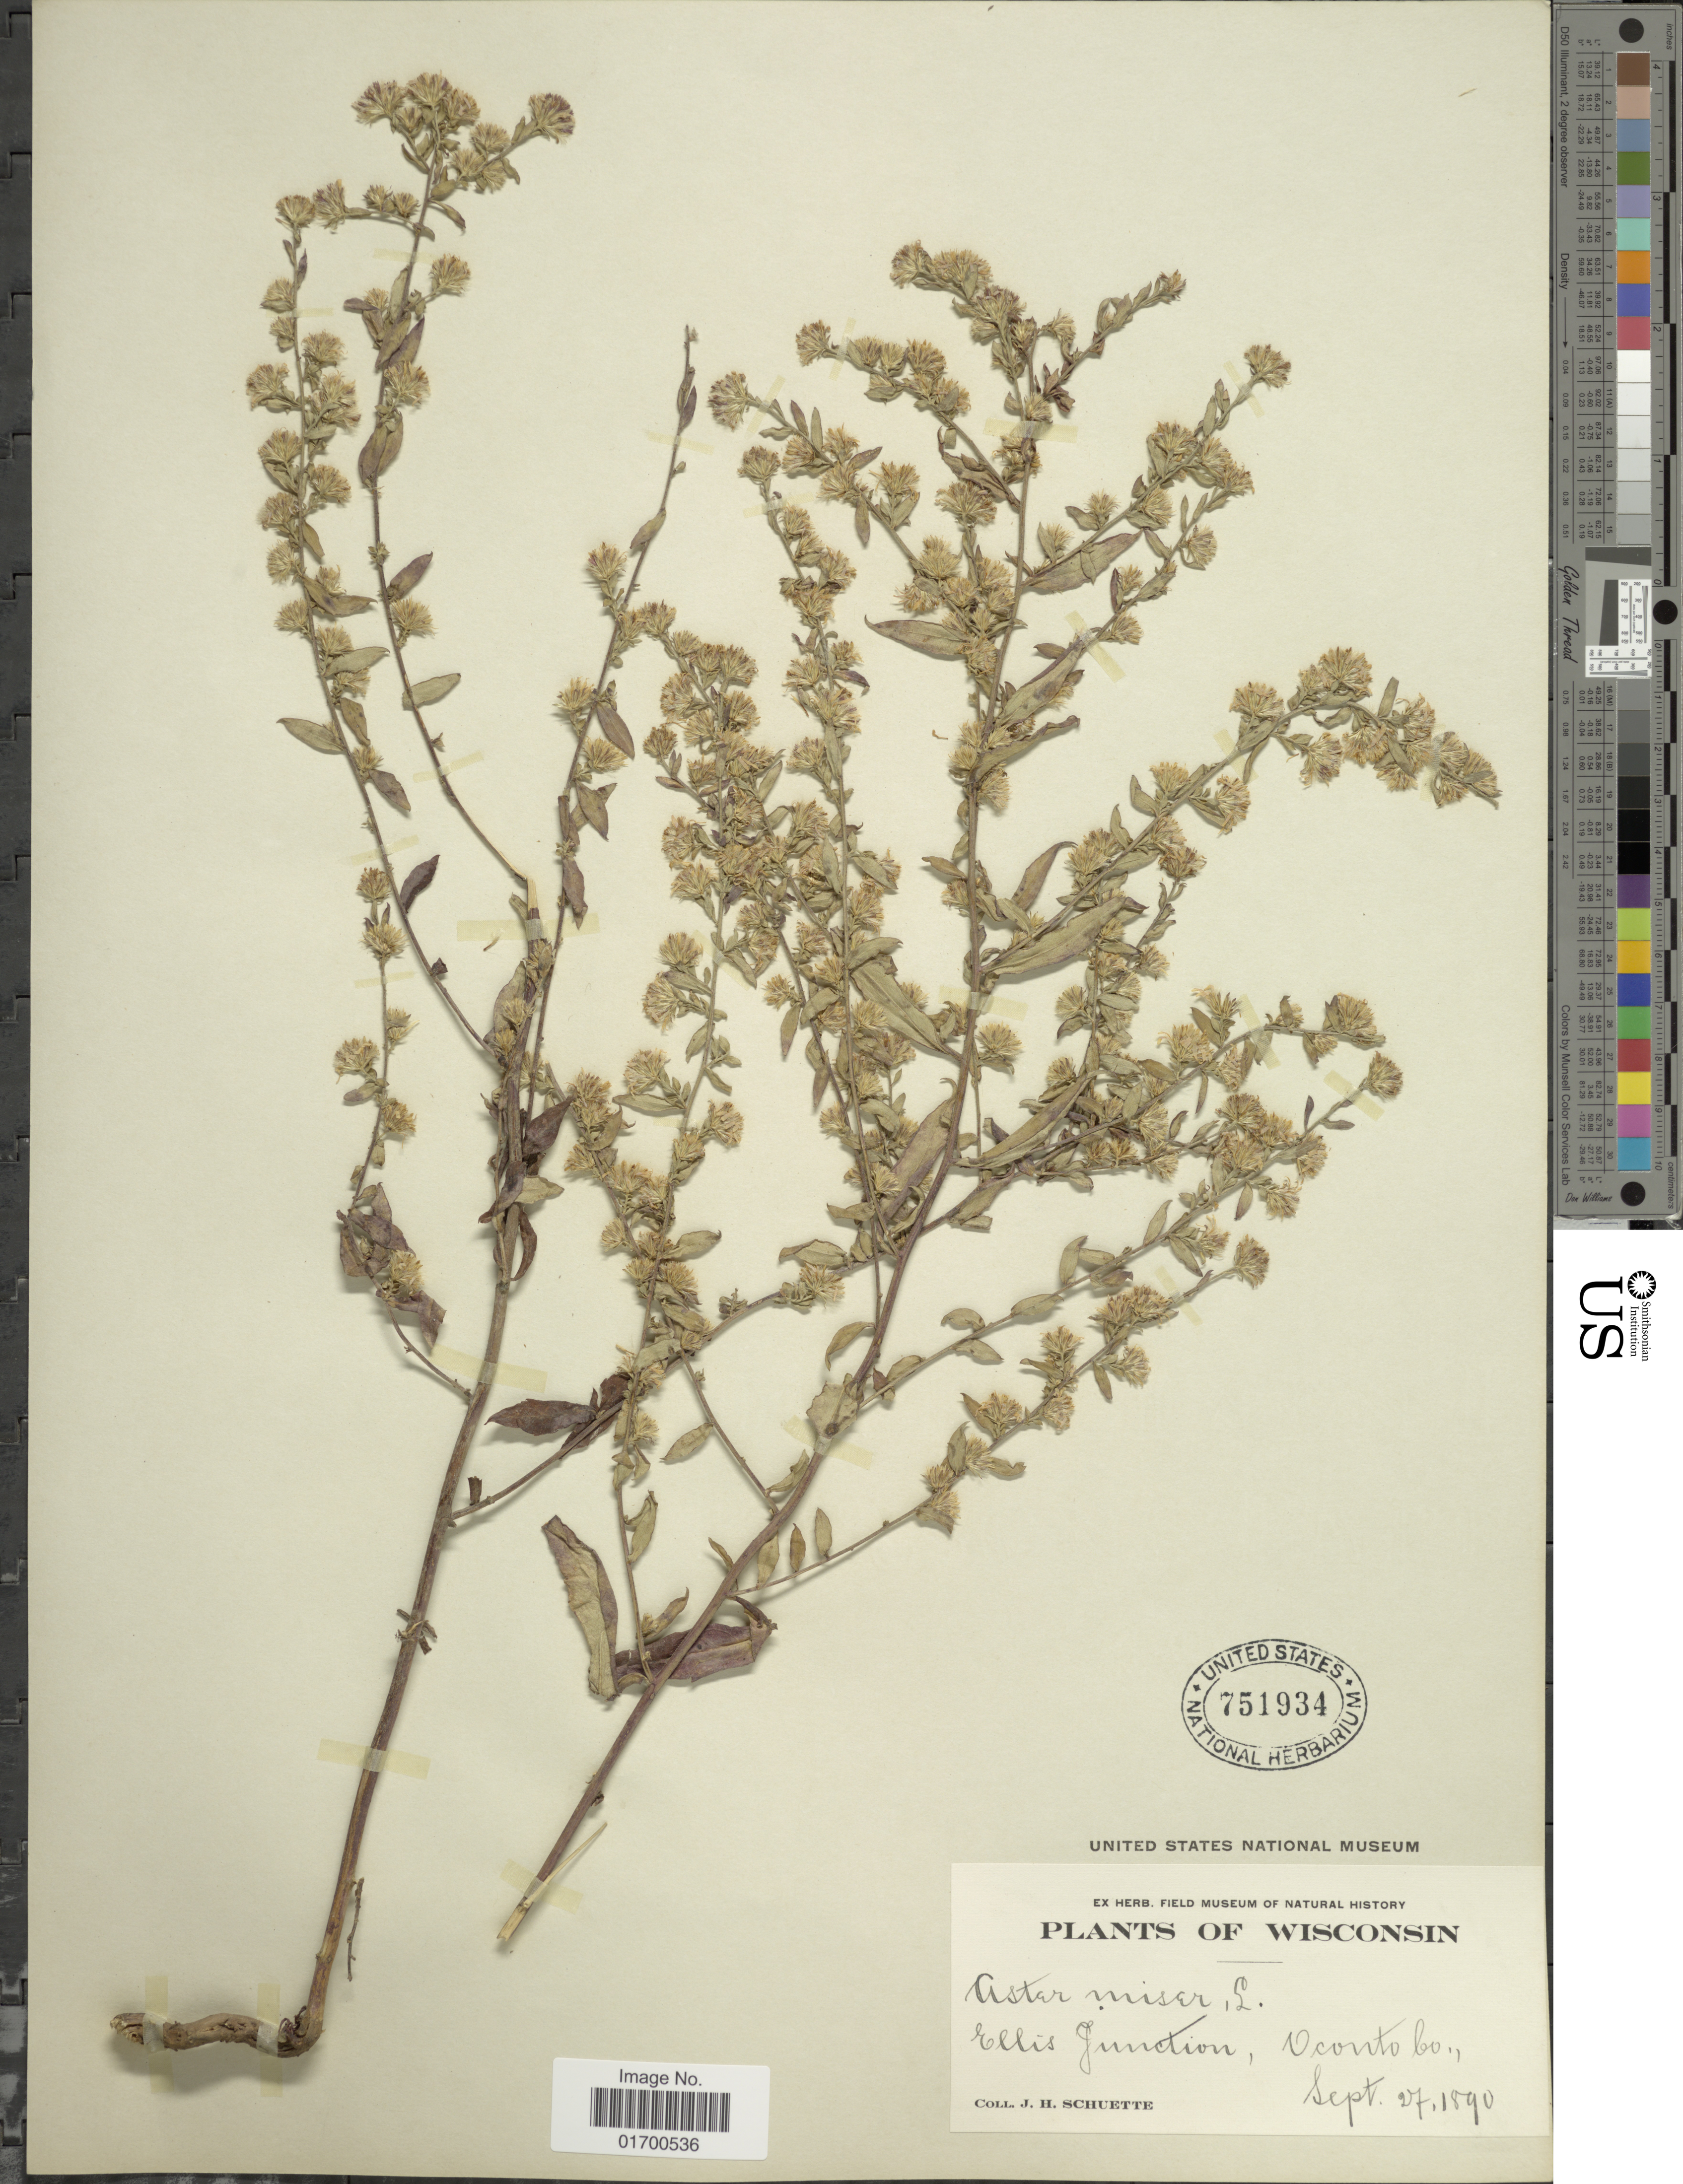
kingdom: Plantae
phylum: Tracheophyta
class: Magnoliopsida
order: Asterales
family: Asteraceae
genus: Symphyotrichum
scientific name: Symphyotrichum lateriflorum var. hirsuticaule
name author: (DC.) G.L. Nesom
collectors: J. H. Schuette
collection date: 1890-09-27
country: United States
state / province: Wisconsin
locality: Ellis Junction, Oconto Co.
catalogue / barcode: US 751934